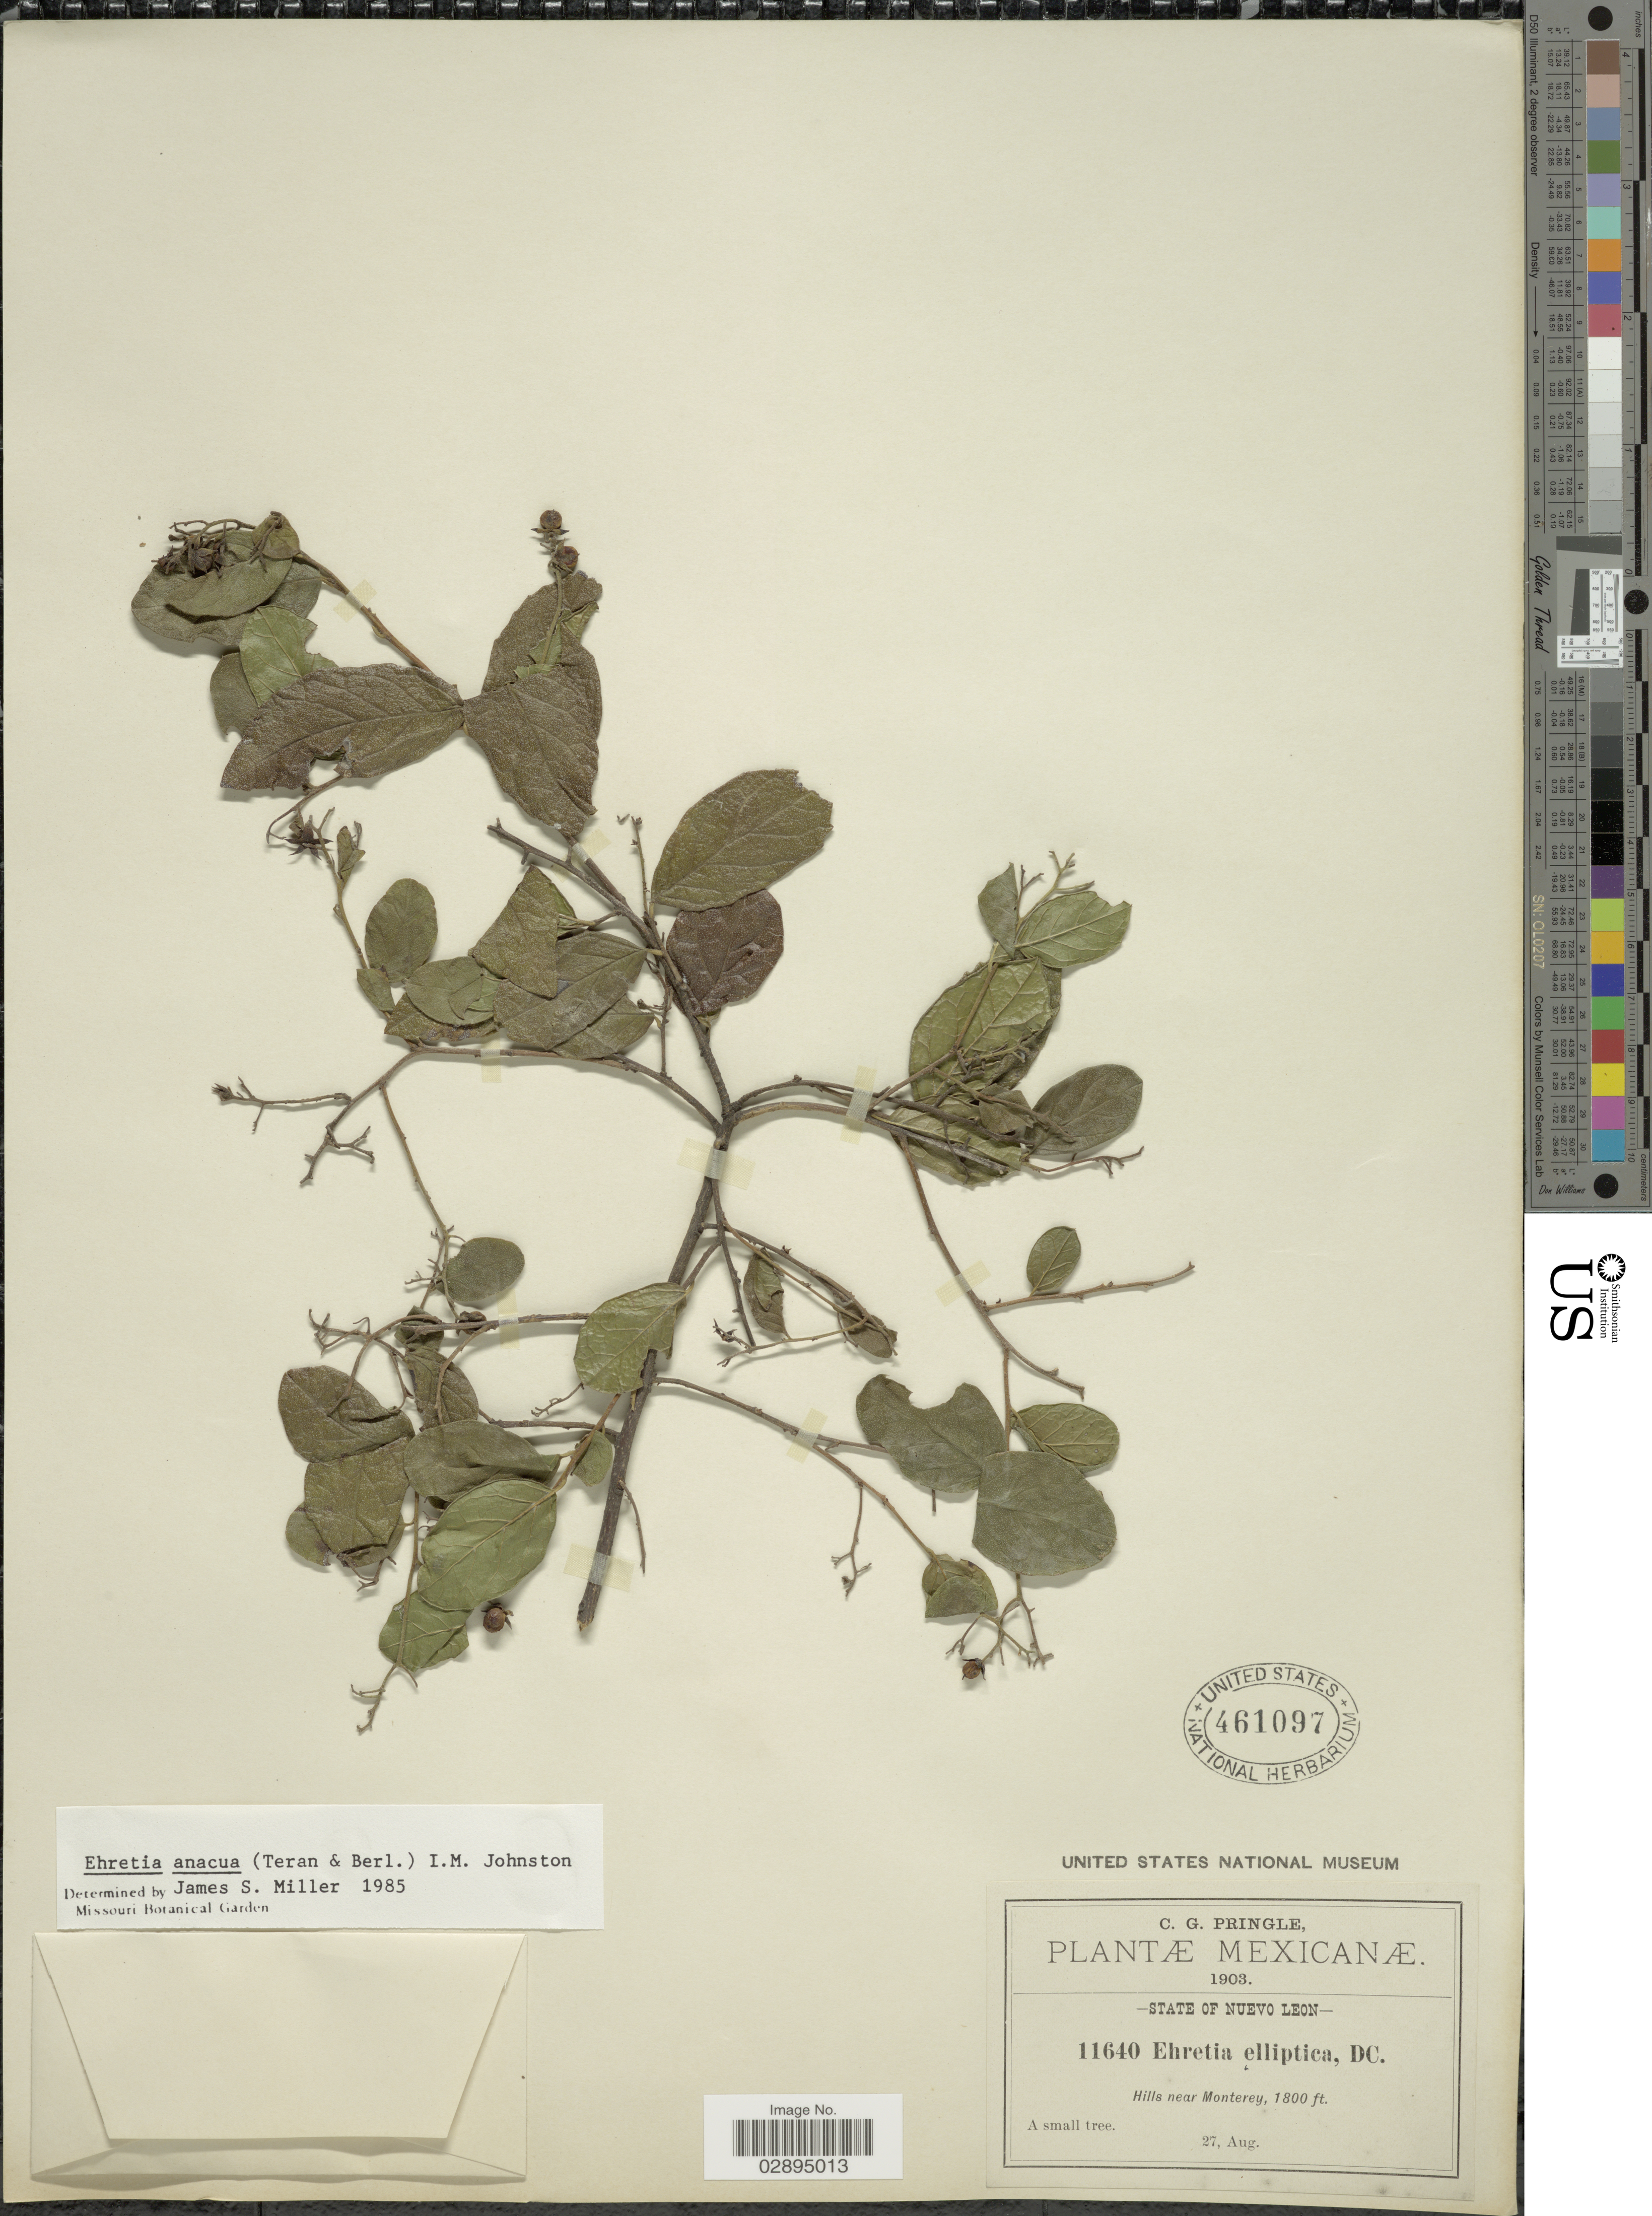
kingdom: Plantae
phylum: Tracheophyta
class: Magnoliopsida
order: Boraginales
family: Ehretiaceae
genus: Ehretia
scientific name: Ehretia anacua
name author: (Terán & Berland.) I.M. Johnst.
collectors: C. G. Pringle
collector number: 11640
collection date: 1903-08-27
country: Mexico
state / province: Nuevo León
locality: Hills near Monterey.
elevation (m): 549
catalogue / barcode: US 461097